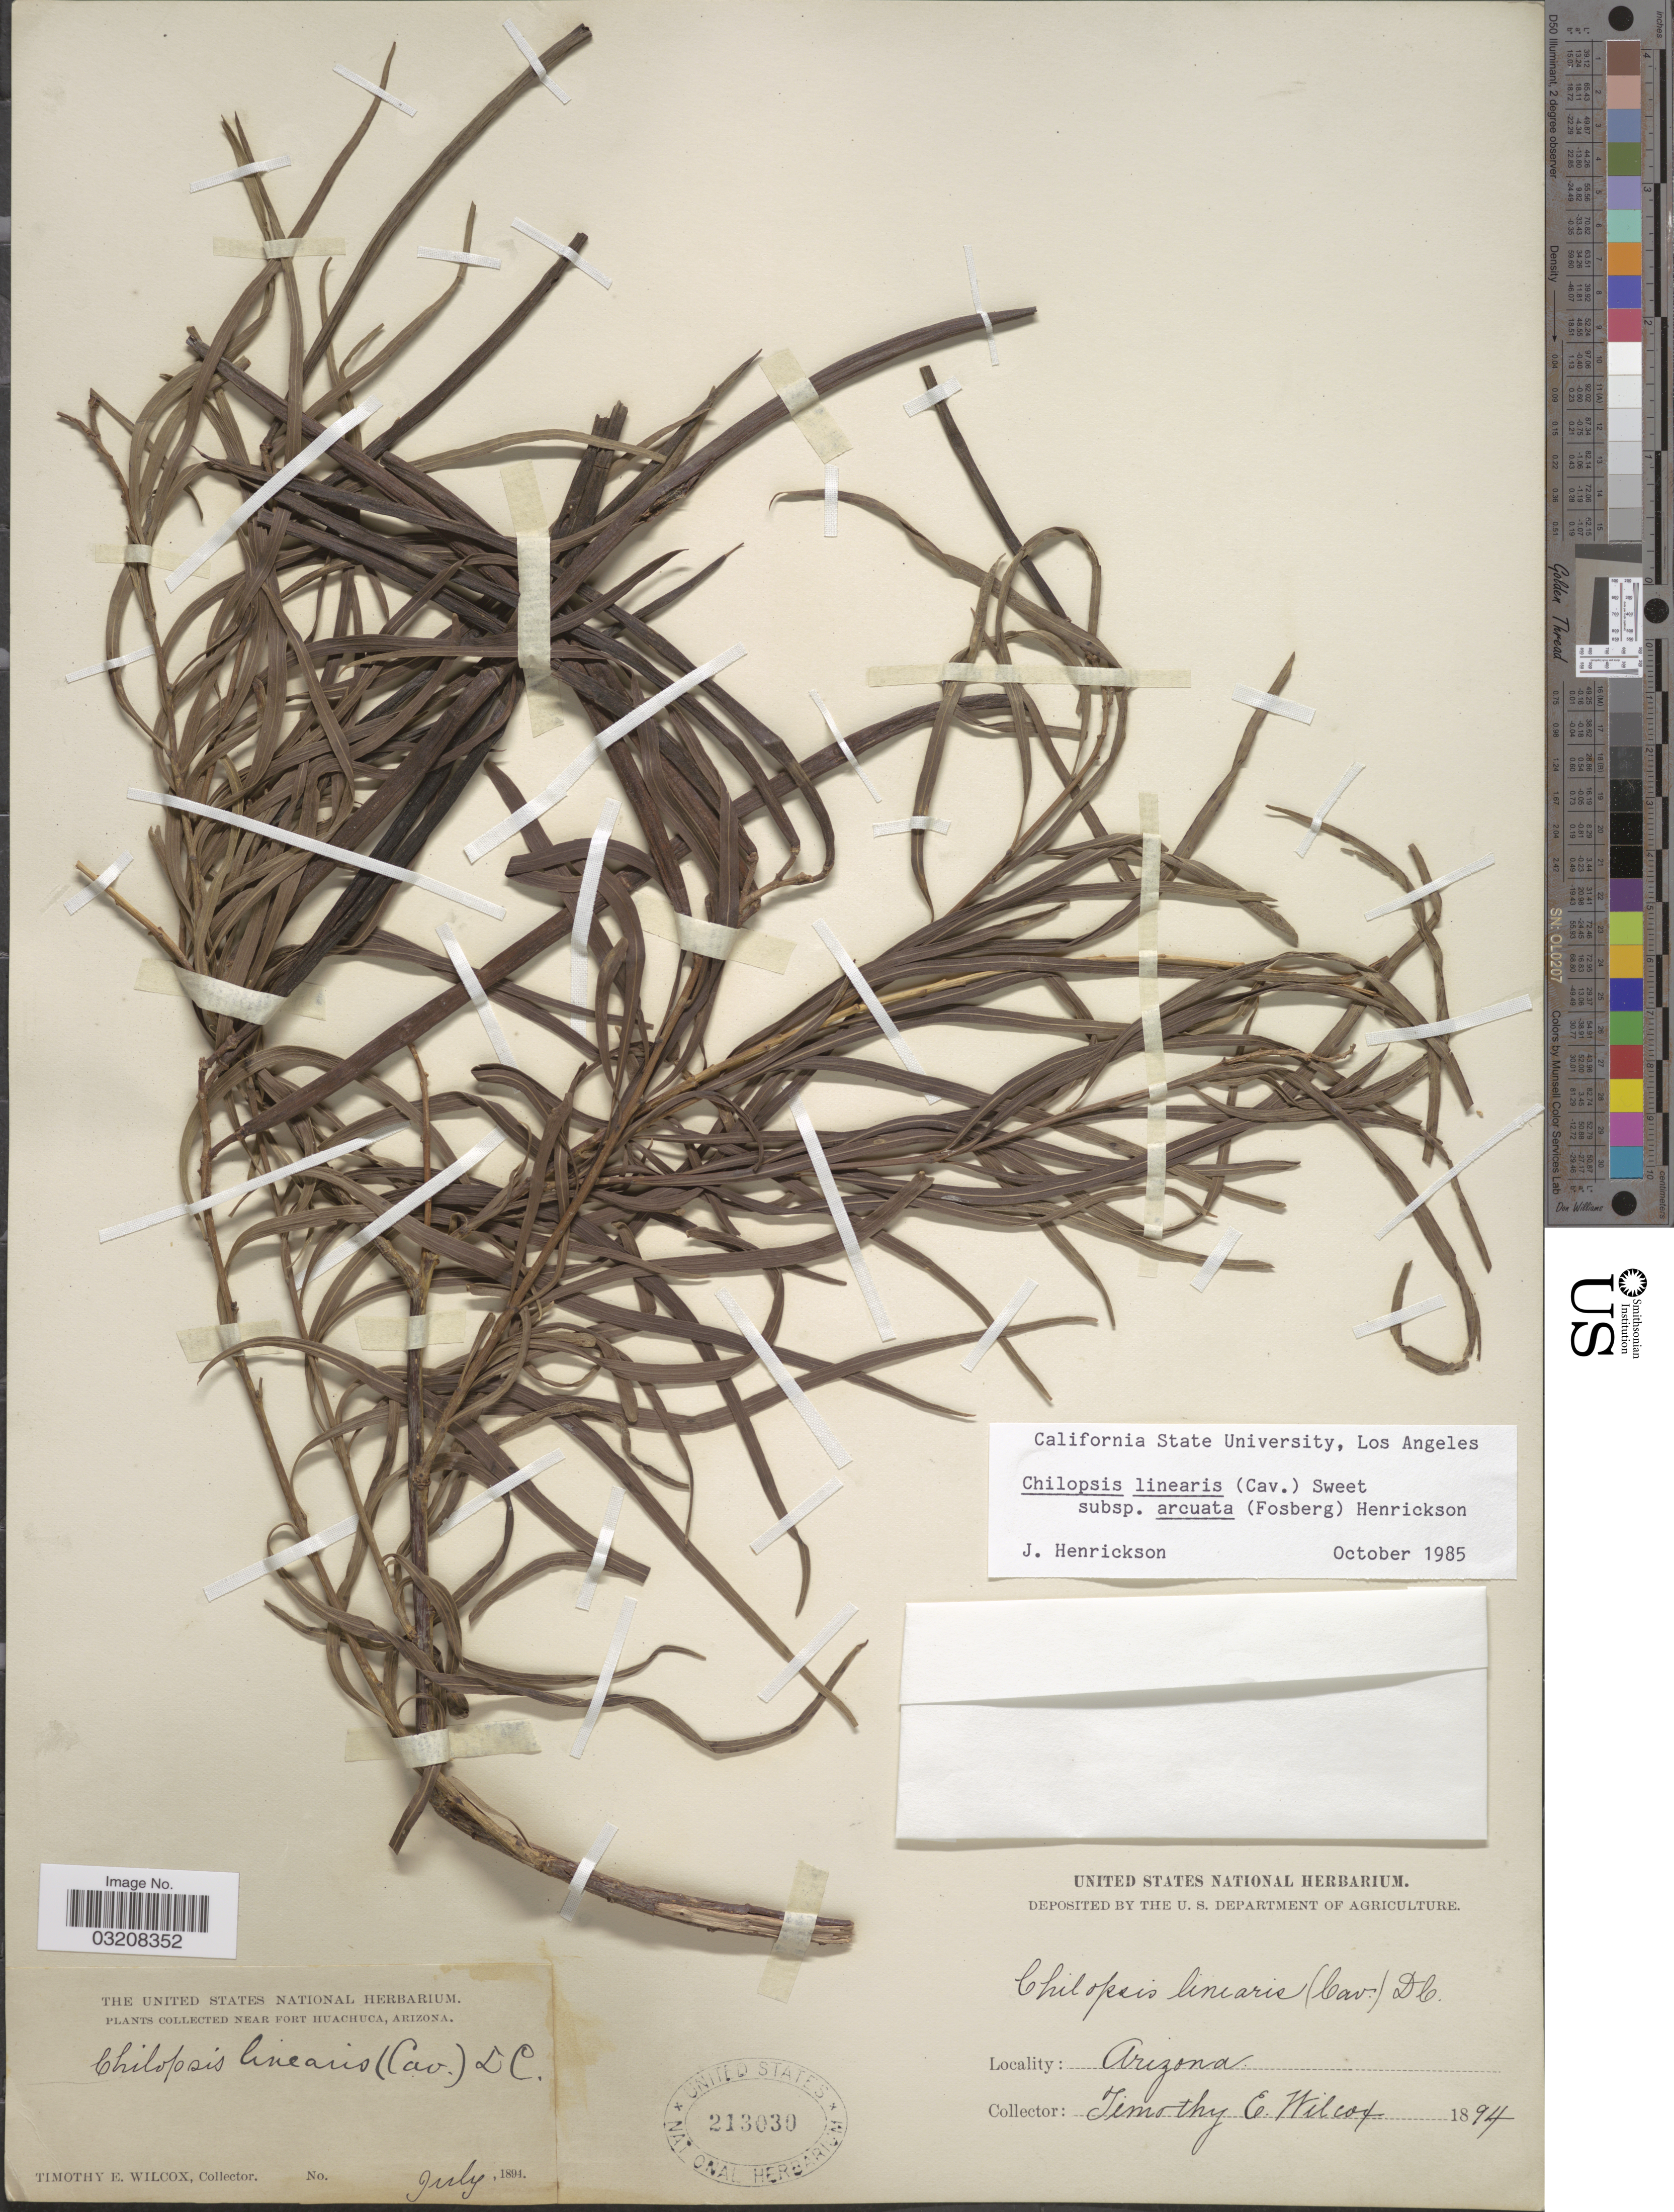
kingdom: Plantae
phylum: Tracheophyta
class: Magnoliopsida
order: Lamiales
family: Bignoniaceae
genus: Chilopsis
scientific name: Chilopsis linearis subsp. arcuata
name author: (Fosberg) Henrickson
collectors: T. E. Wilcox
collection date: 1894-07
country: United States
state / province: Arizona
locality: Near Fort Huachuca.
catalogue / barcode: US 213030